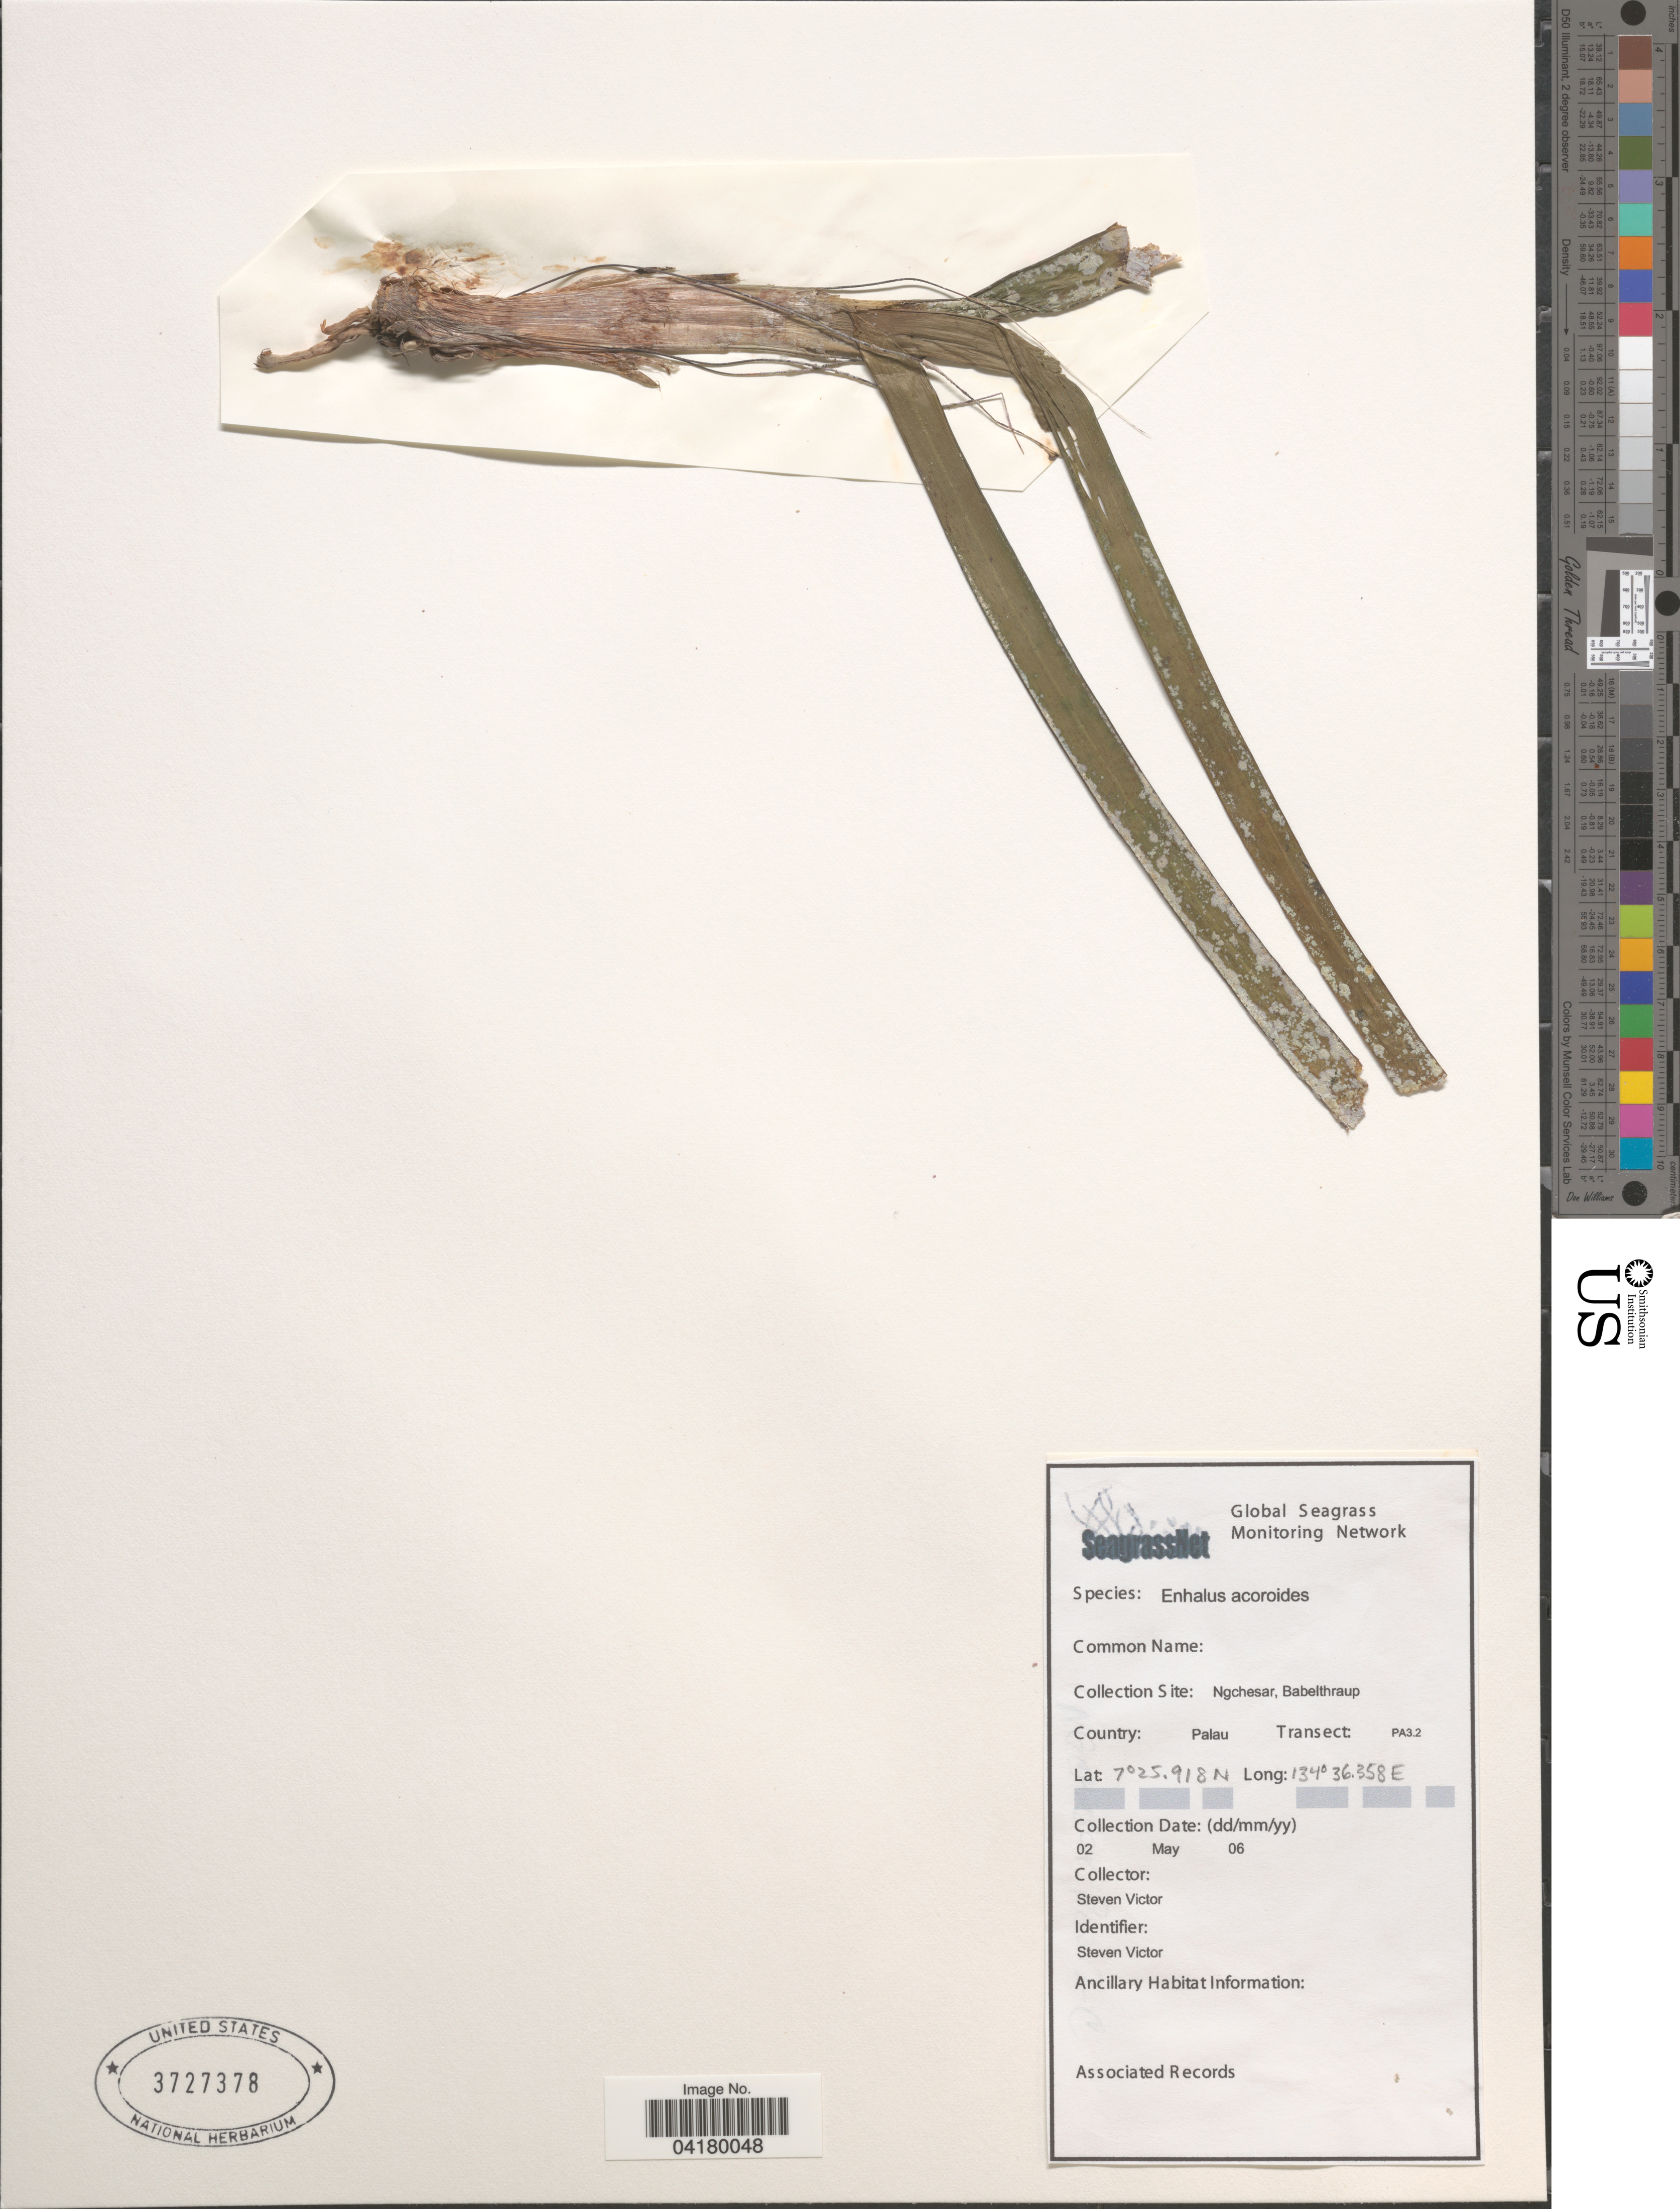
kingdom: Plantae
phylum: Tracheophyta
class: Liliopsida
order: Alismatales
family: Hydrocharitaceae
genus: Enhalus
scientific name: Enhalus acoroides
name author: (L. f.) Royle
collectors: S. Victor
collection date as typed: Transcribed d/m/y: 2/5/6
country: Palau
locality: Collection Site: Ngchesar, Babelthraup. Country: Palau. Transect: PA3.2.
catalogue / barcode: US 3727378